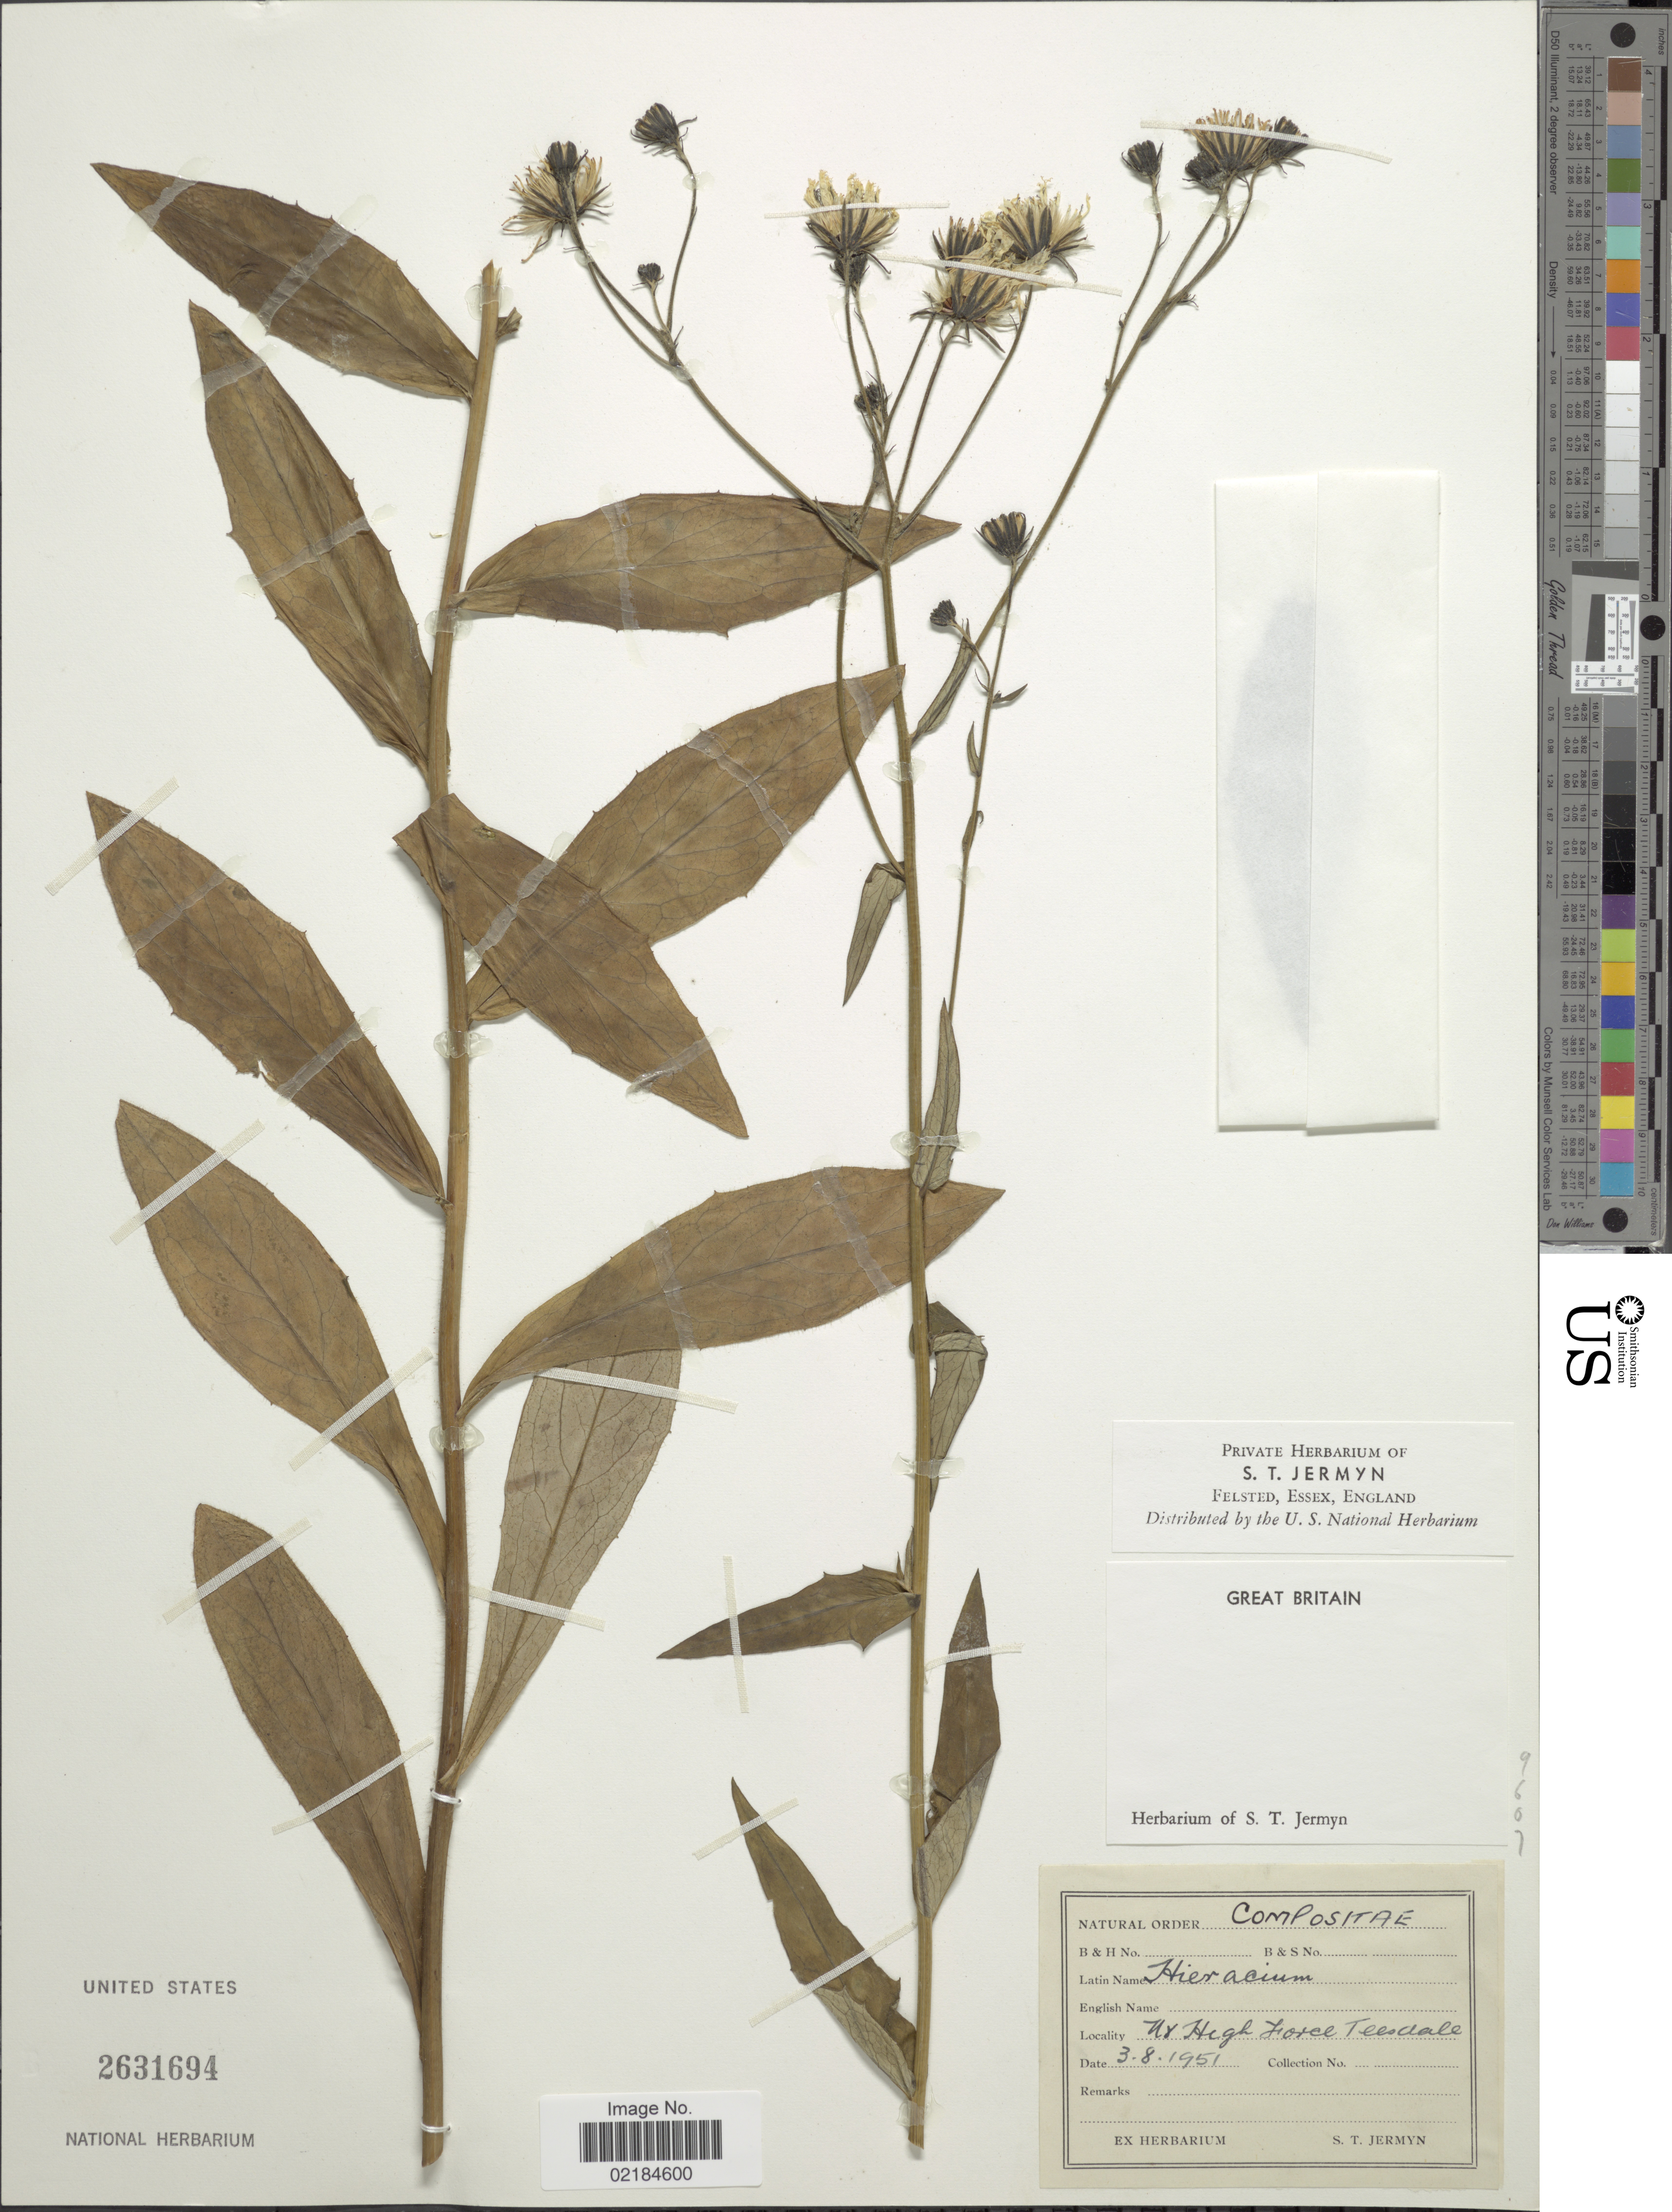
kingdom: Plantae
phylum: Tracheophyta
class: Magnoliopsida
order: Asterales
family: Asteraceae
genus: Hieracium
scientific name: Hieracium repandulare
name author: Druce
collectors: ex herb. S. T. Jermyn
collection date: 1951-08-03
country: United Kingdom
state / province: England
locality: Nv High Force Teesdale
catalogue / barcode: US 2631694